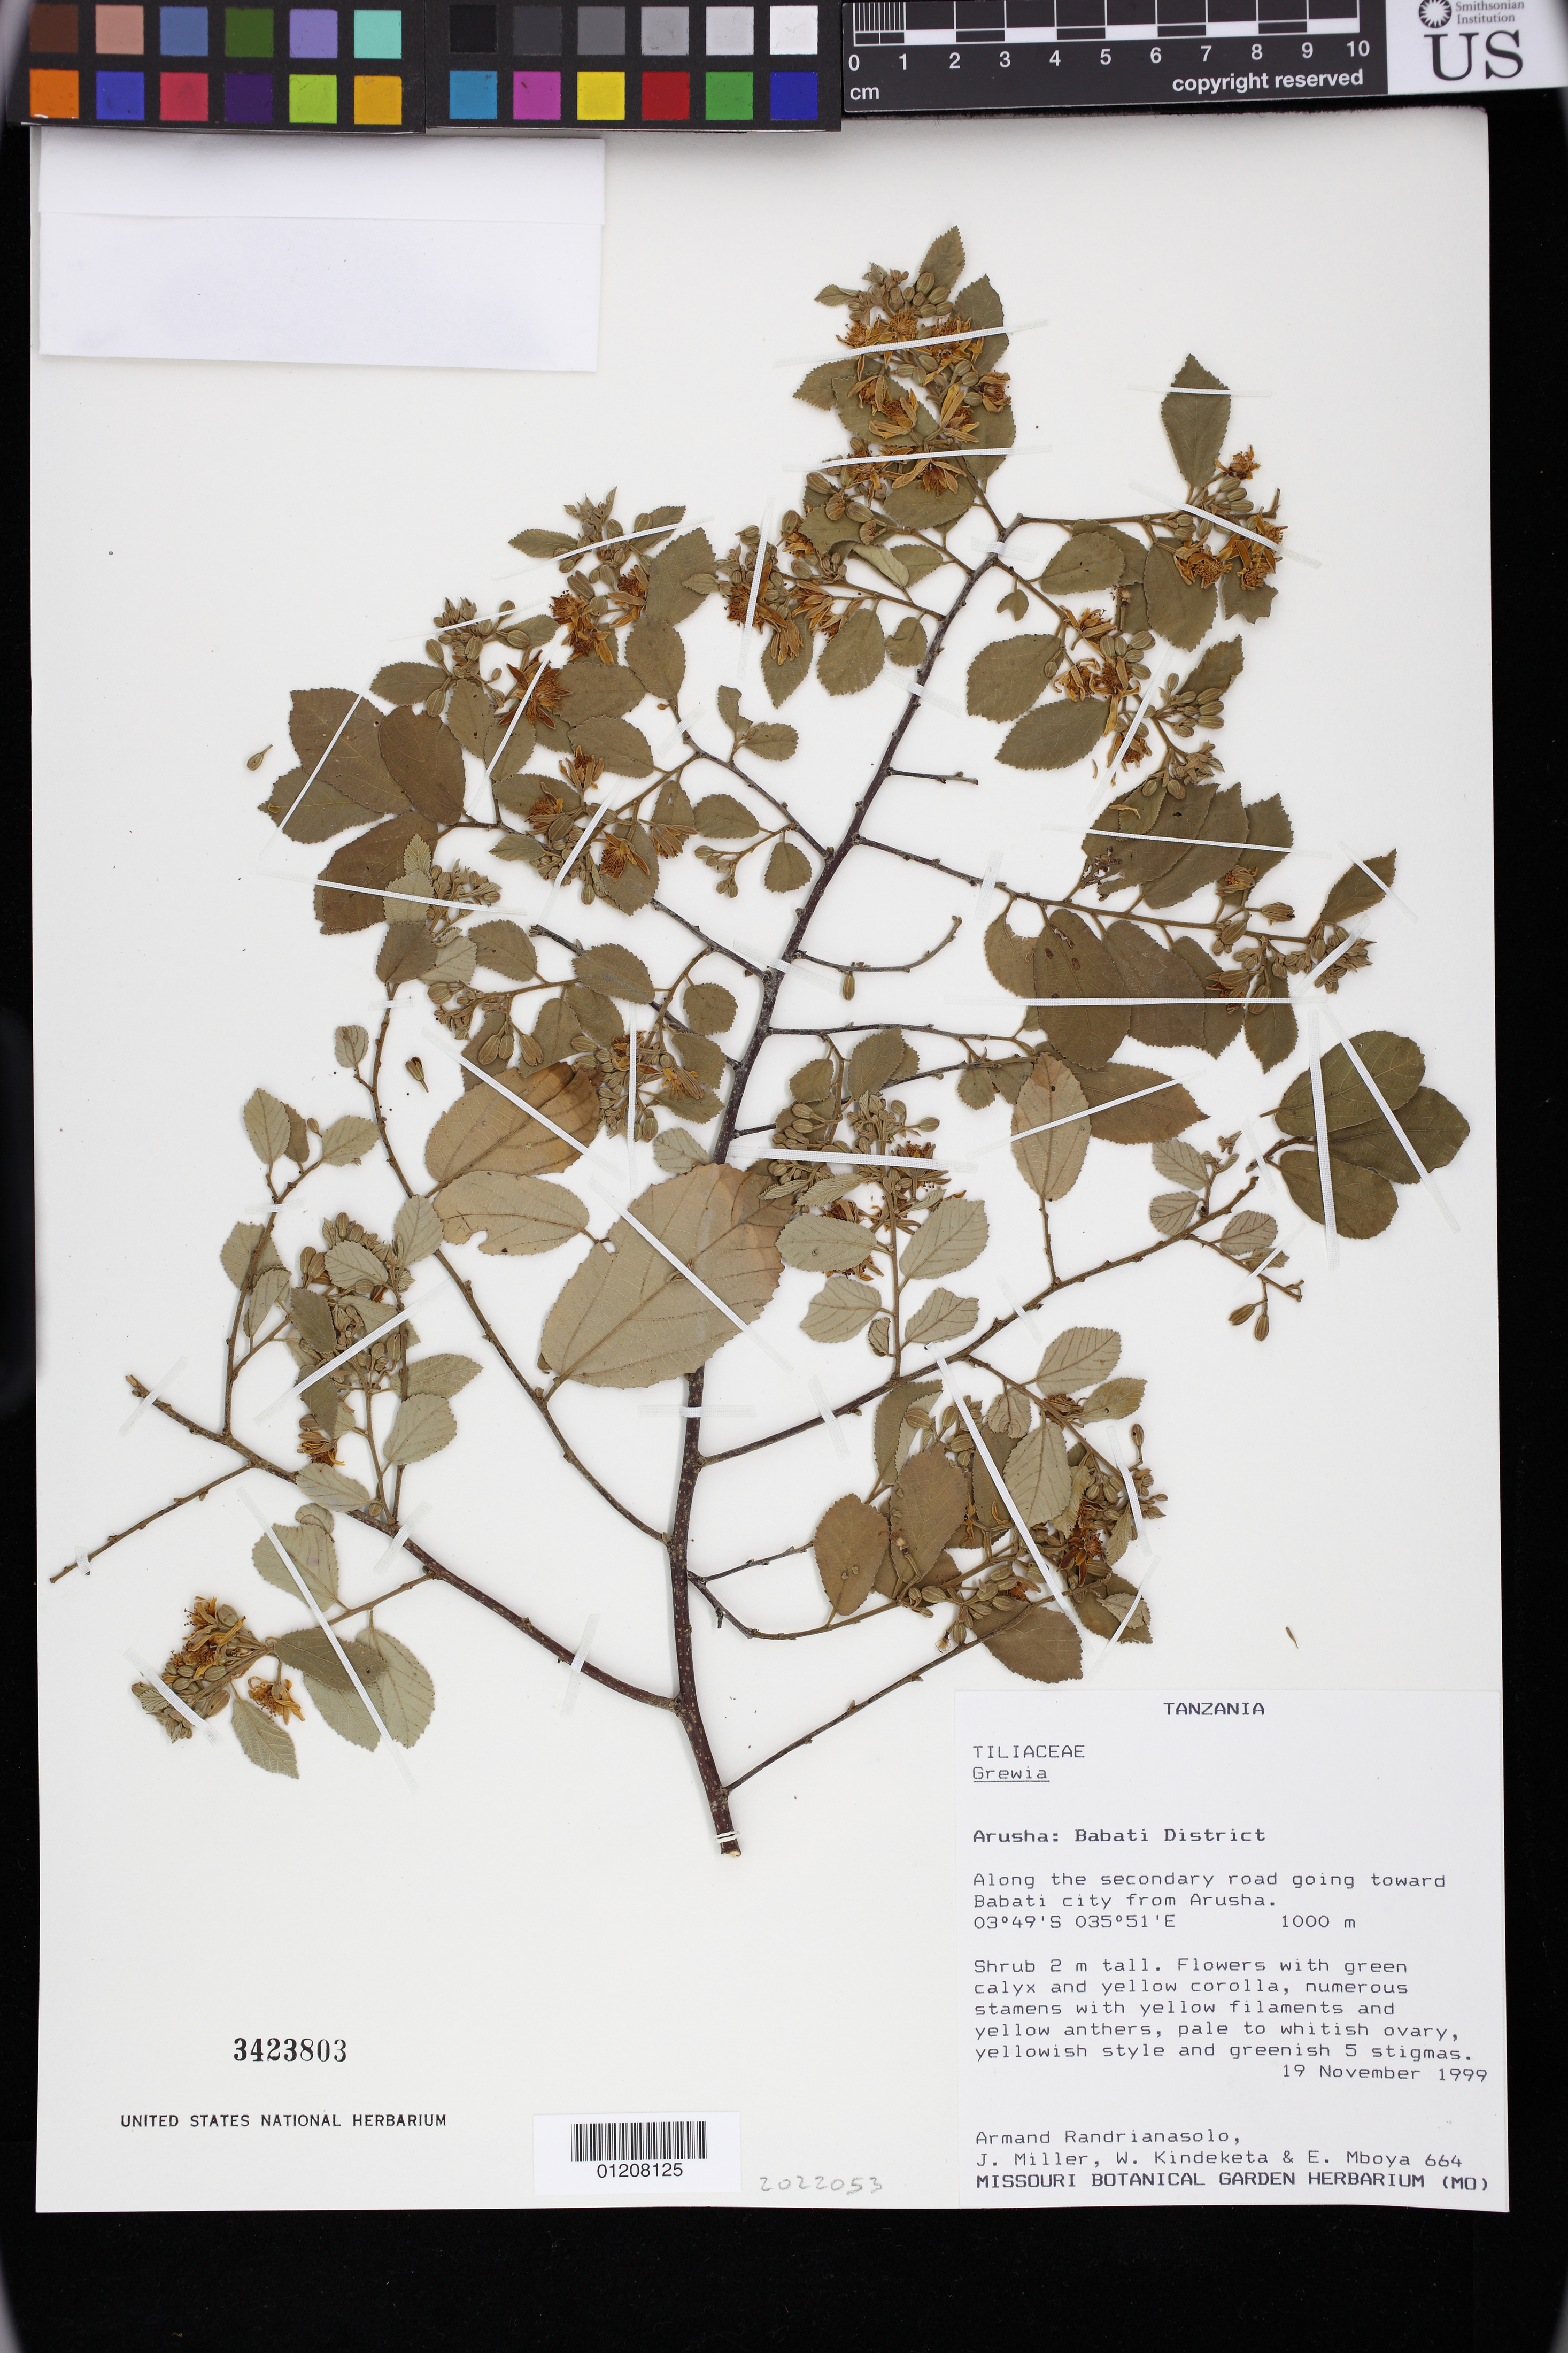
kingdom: Plantae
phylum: Tracheophyta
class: Magnoliopsida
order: Malvales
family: Malvaceae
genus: Grewia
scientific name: Grewia sp.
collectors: A. Randrianasolo, J. Miller, W. Kindeketa & E. Mboya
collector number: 664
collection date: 1999-11-19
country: Tanzania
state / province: Arusha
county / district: Babati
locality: Along the secondary road going toward Babati city from Arusha.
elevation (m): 1000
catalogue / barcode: US 3423803